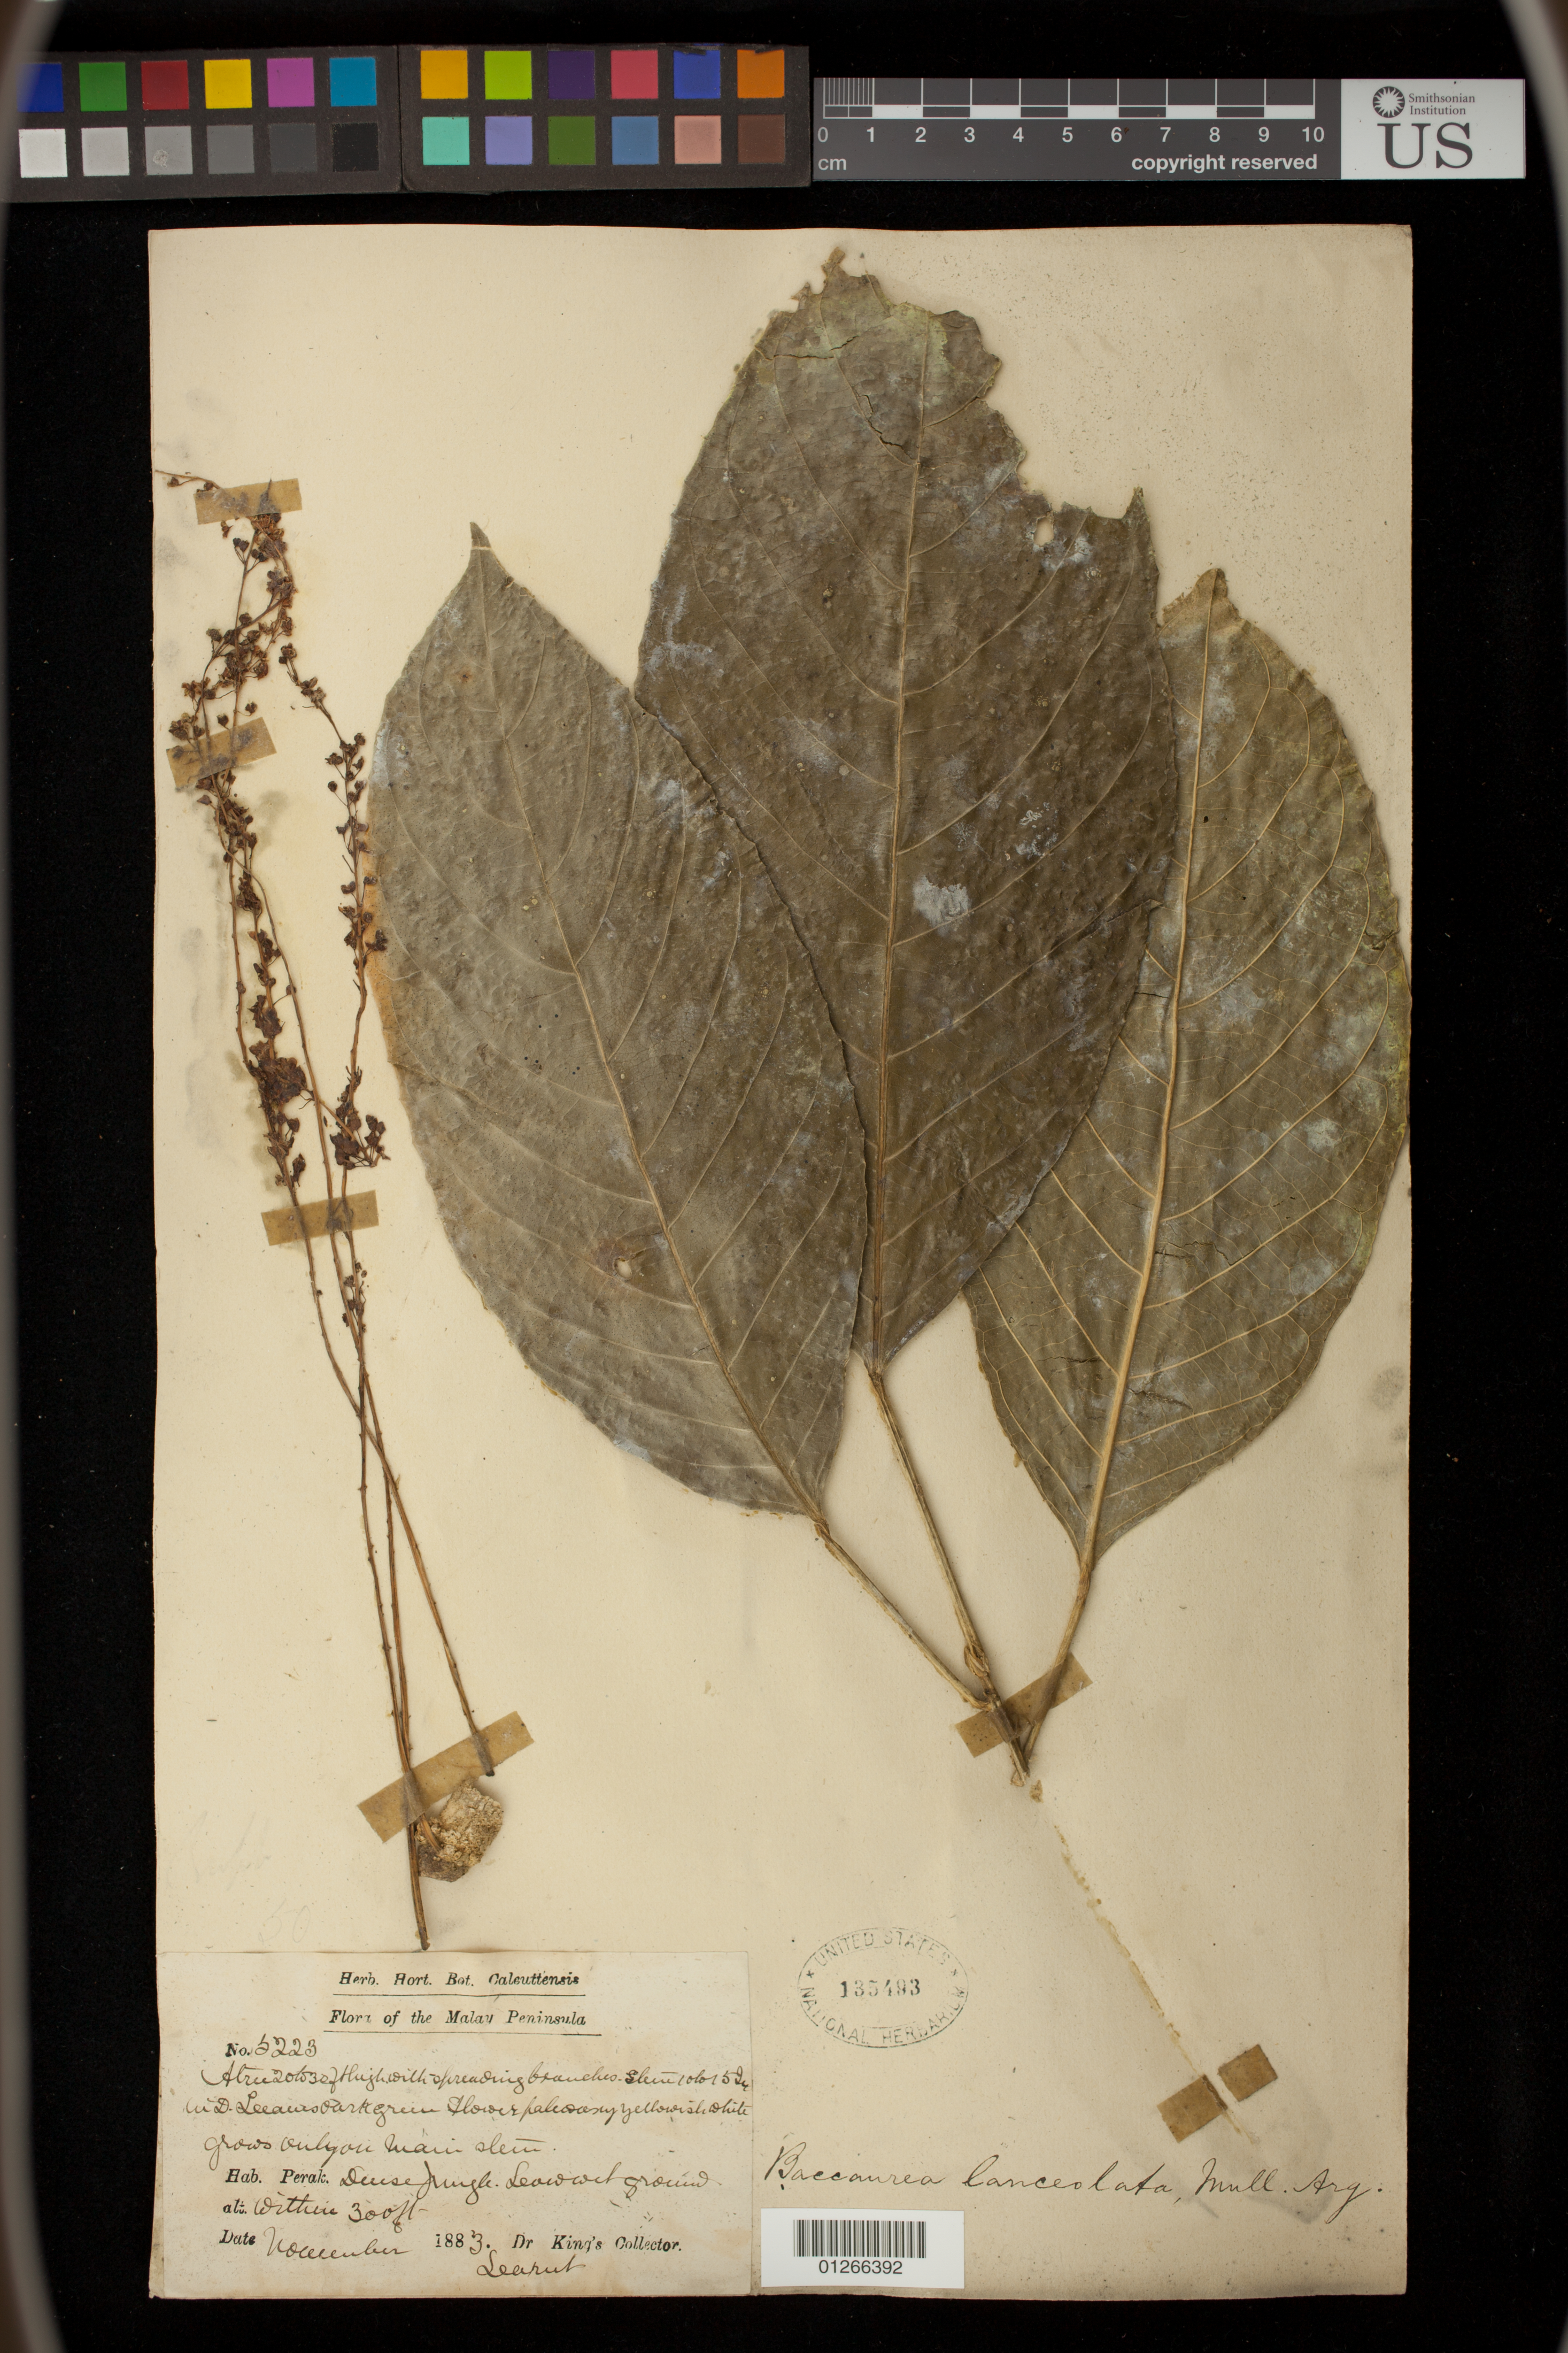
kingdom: Plantae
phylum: Tracheophyta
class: Magnoliopsida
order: Malpighiales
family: Phyllanthaceae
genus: Baccaurea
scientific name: Baccaurea lanceolata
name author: (Miq.) Müll. Arg.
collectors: Dr. King's collector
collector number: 5223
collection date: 1883-11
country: Malaysia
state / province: Perak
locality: Perak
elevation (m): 91